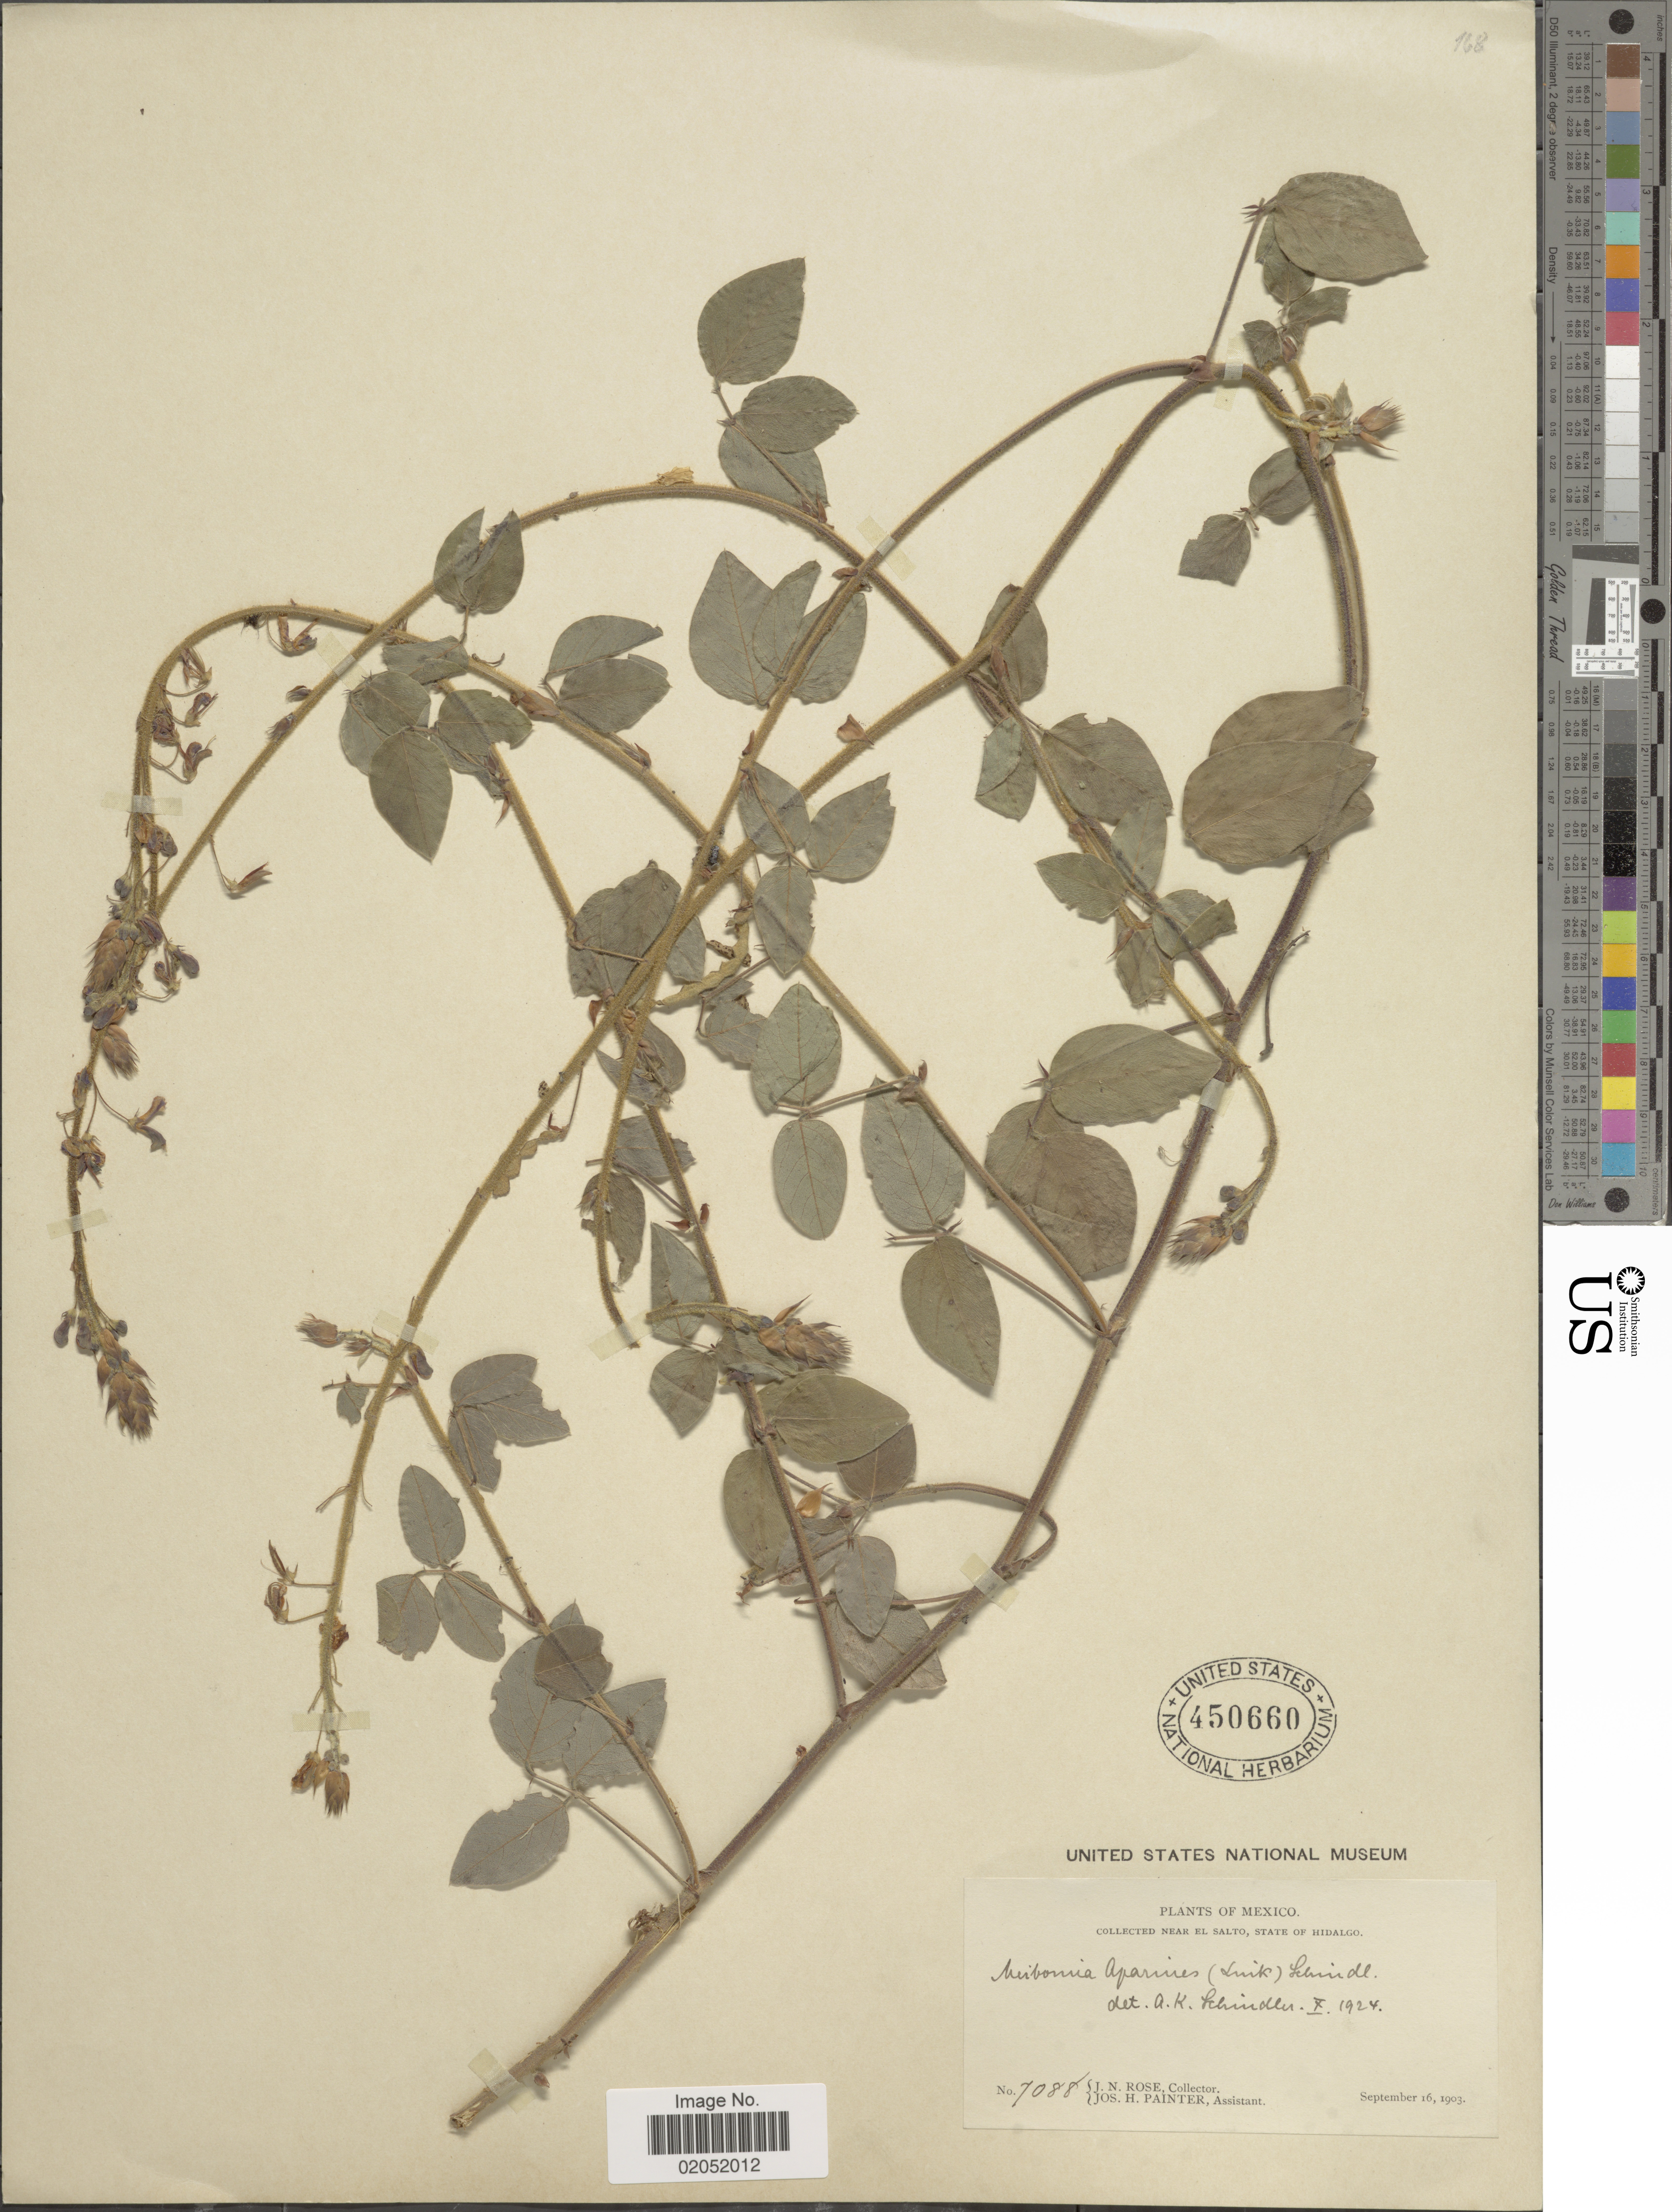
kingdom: Plantae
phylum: Tracheophyta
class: Magnoliopsida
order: Fabales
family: Fabaceae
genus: Desmodium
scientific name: Desmodium aparines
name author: (Link) DC.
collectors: J. N. Rose & J. H. Painter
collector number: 7088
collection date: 1903-09-16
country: Mexico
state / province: Hidalgo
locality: Near El Salto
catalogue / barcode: US 450660